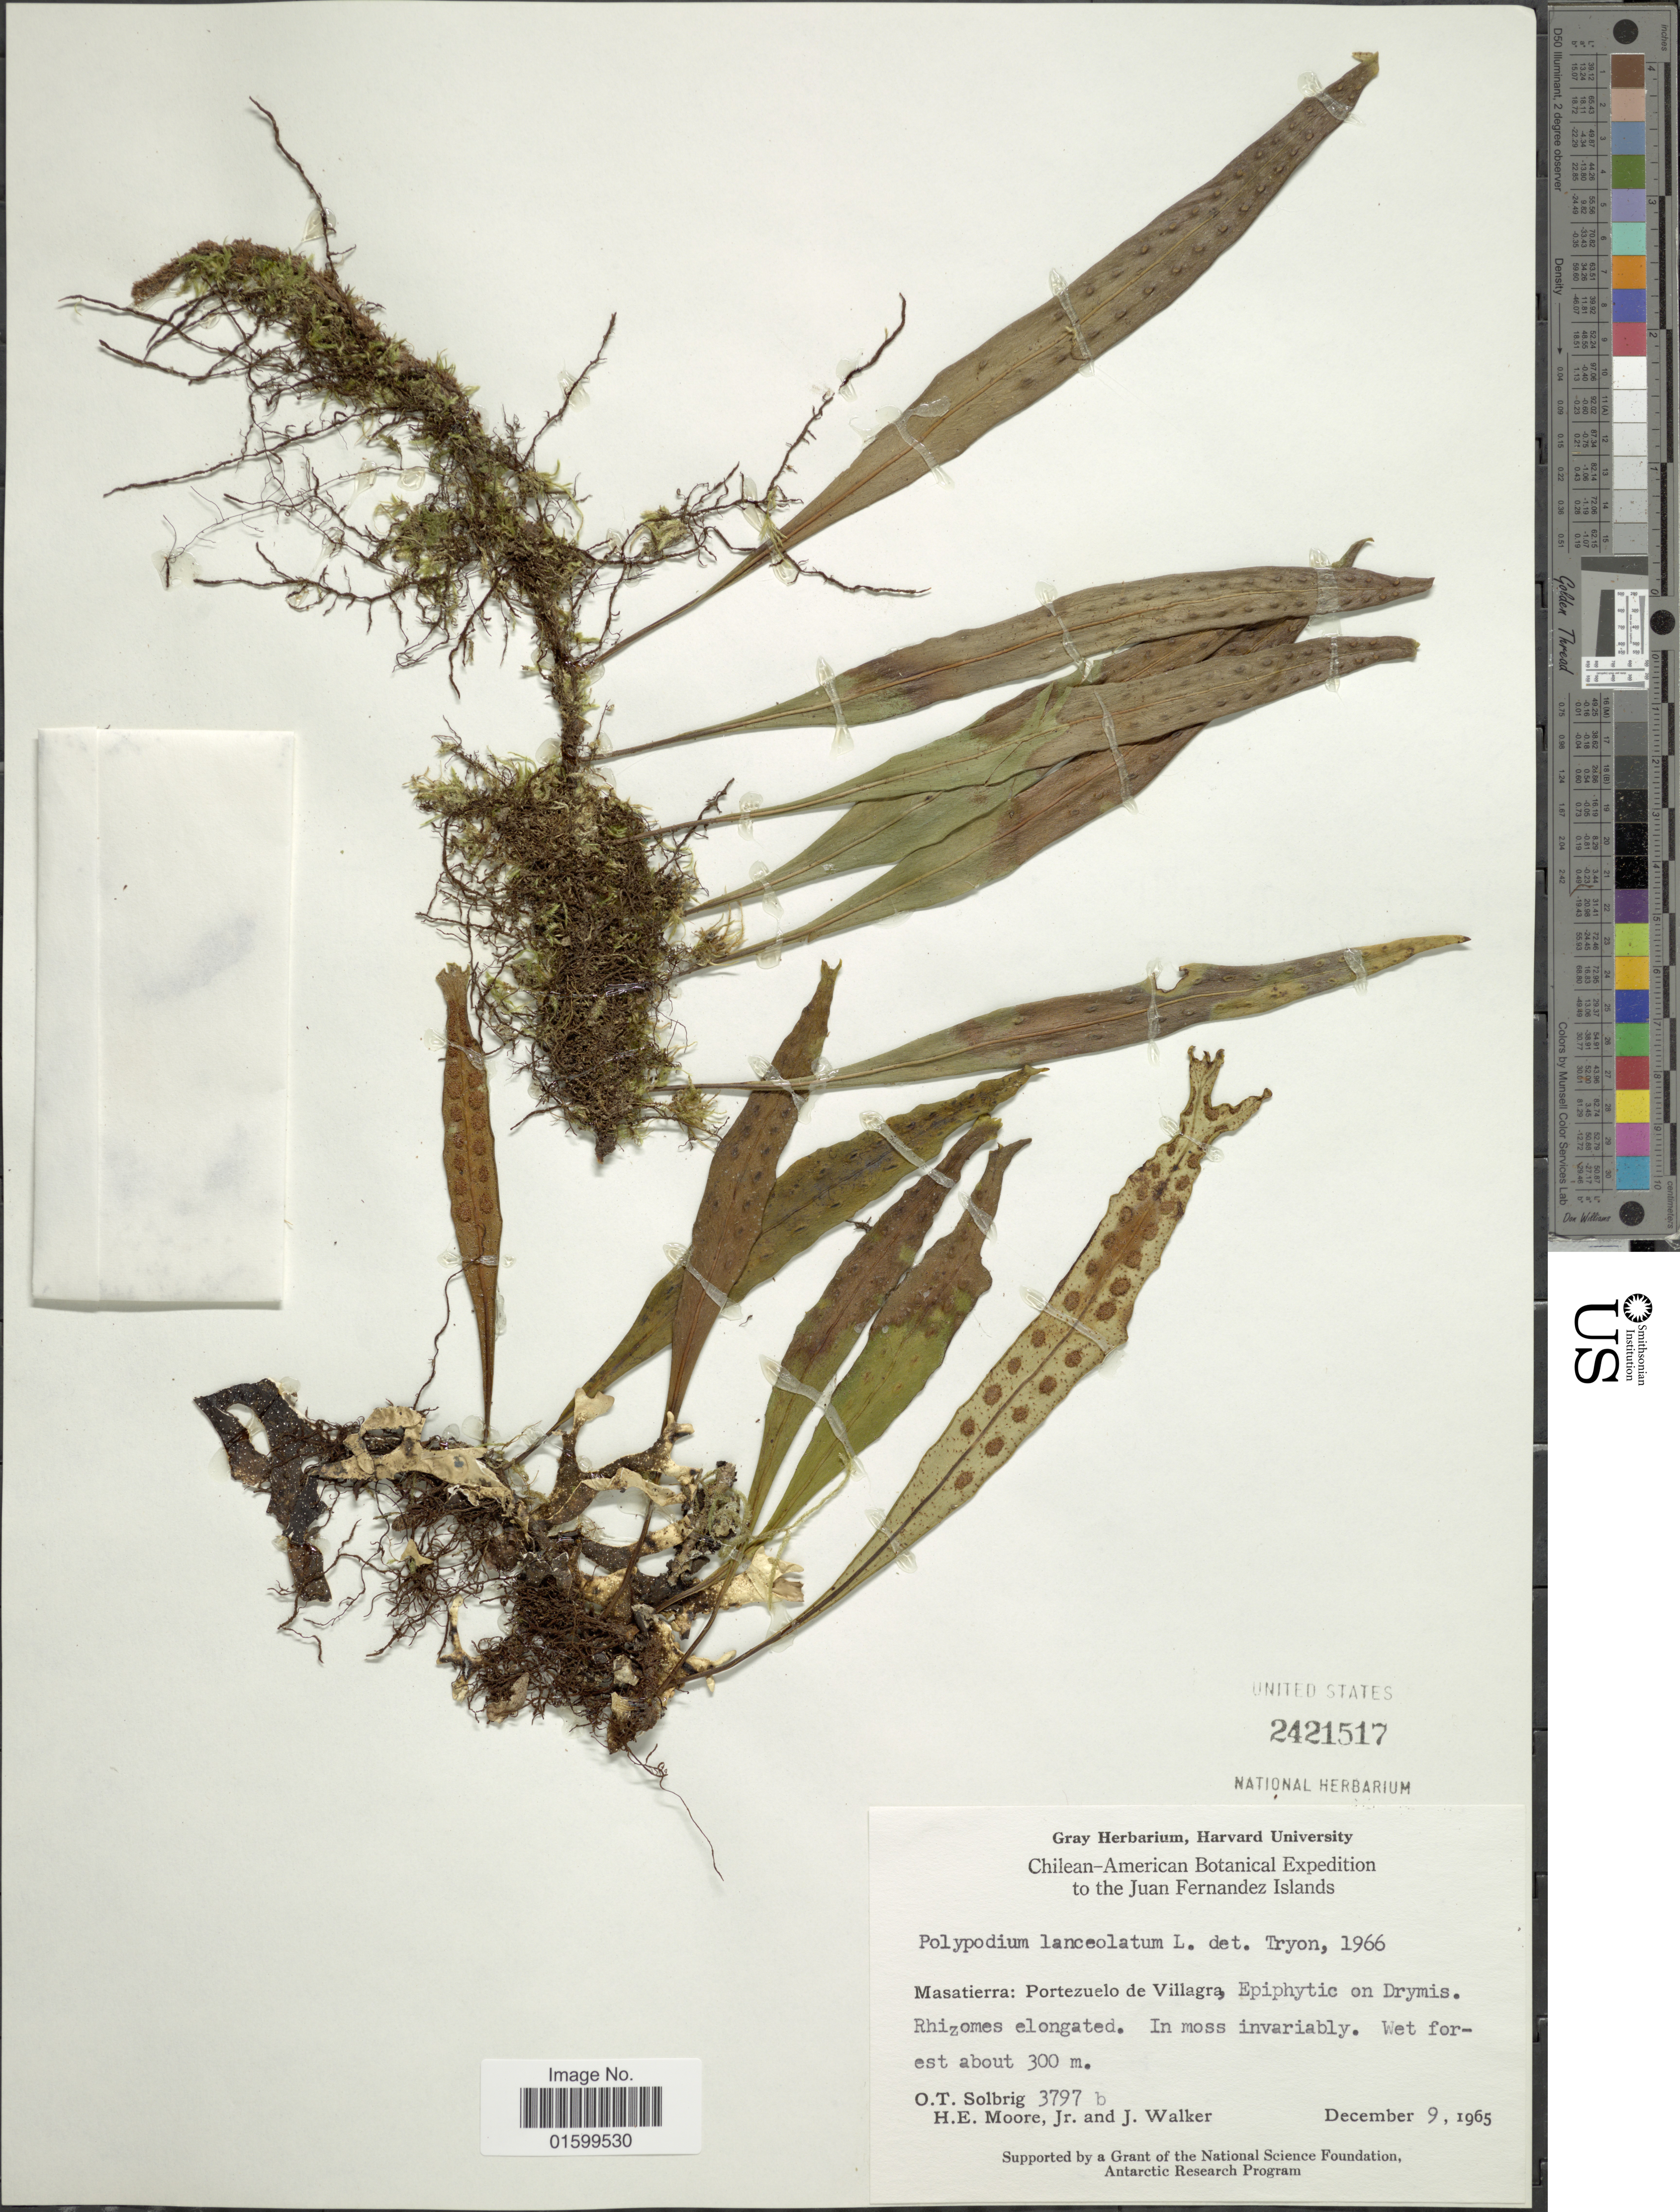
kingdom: Plantae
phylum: Tracheophyta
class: Polypodiopsida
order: Polypodiales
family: Polypodiaceae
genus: Pleopeltis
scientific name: Pleopeltis macrocarpa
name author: (Bory ex Willd.) Kaulf.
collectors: O. T. Solbrig, H. Moore & J. Walker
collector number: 3797b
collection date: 1965-12-09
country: Chile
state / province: Valparaíso (V)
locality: Juan Fernandez Islands, masatierra: Portezuelo de Villagra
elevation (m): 300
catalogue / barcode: US 2421517